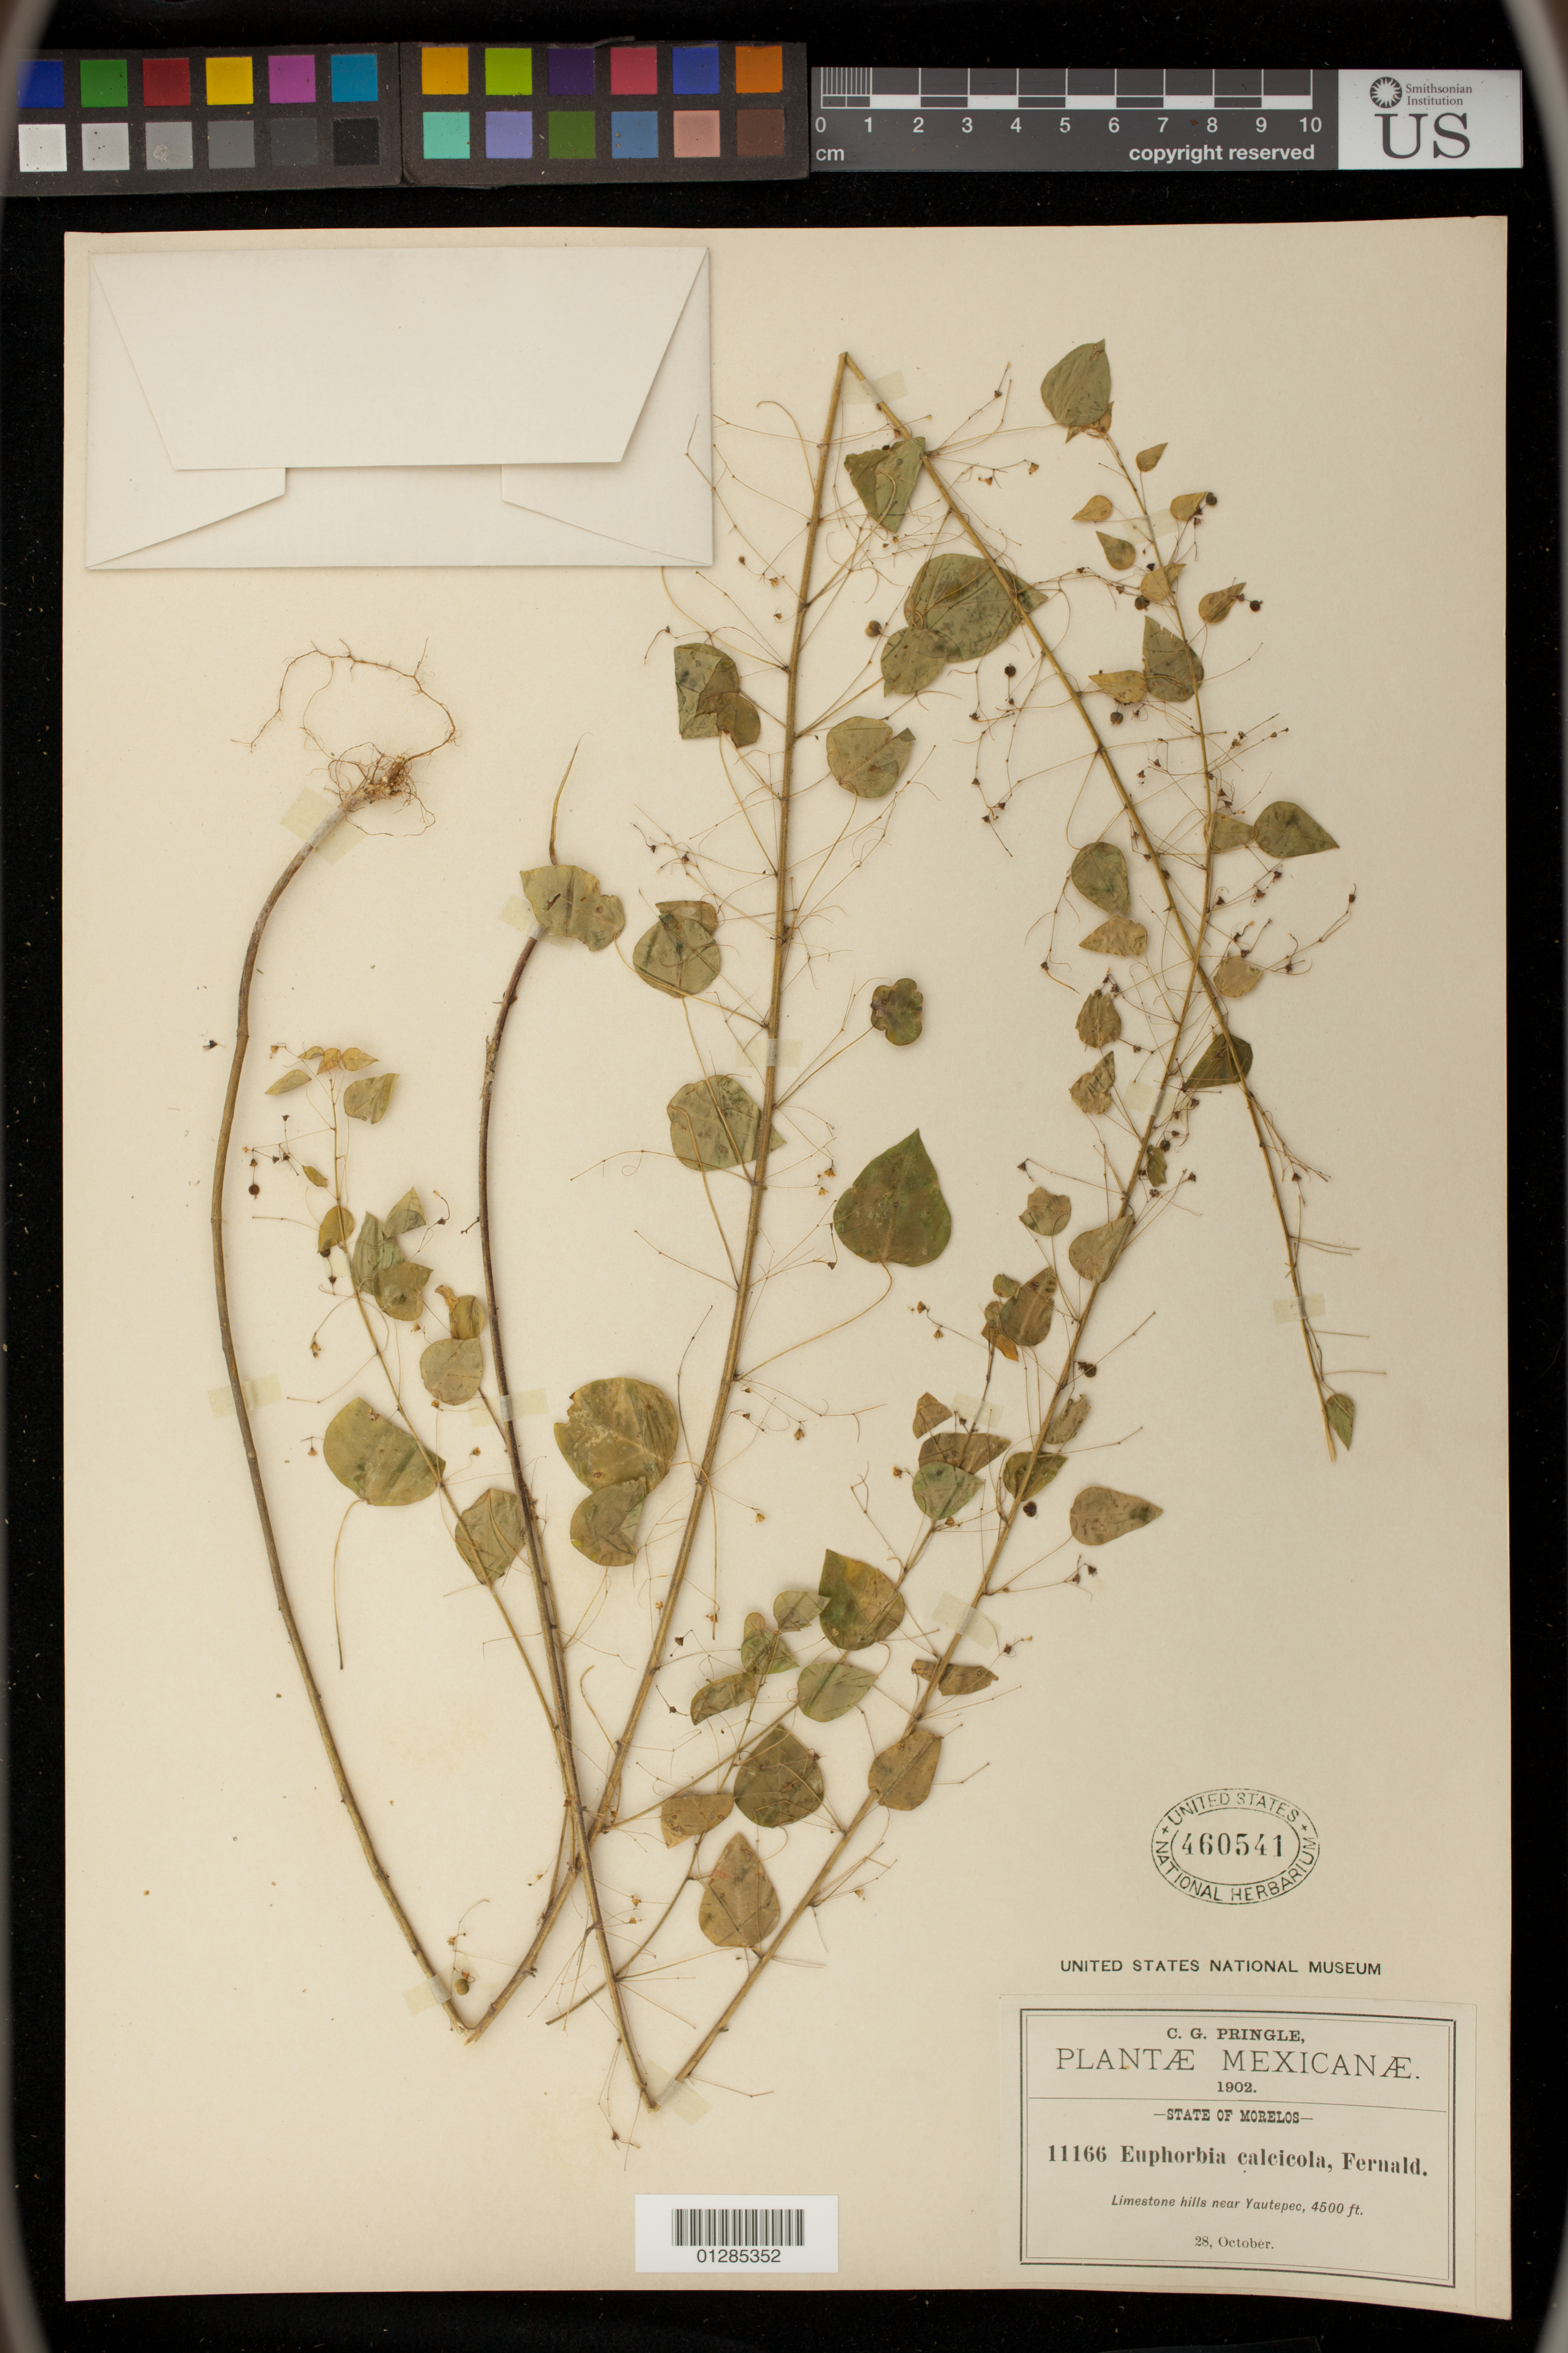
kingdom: Plantae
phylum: Tracheophyta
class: Magnoliopsida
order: Malpighiales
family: Euphorbiaceae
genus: Euphorbia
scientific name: Euphorbia dioscoreoides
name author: Boiss.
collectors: C. G. Pringle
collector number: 11166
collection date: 1902-10-28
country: Mexico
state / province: Morelos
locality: Limestone hills near Yautepec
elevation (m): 1372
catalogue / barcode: US 460541